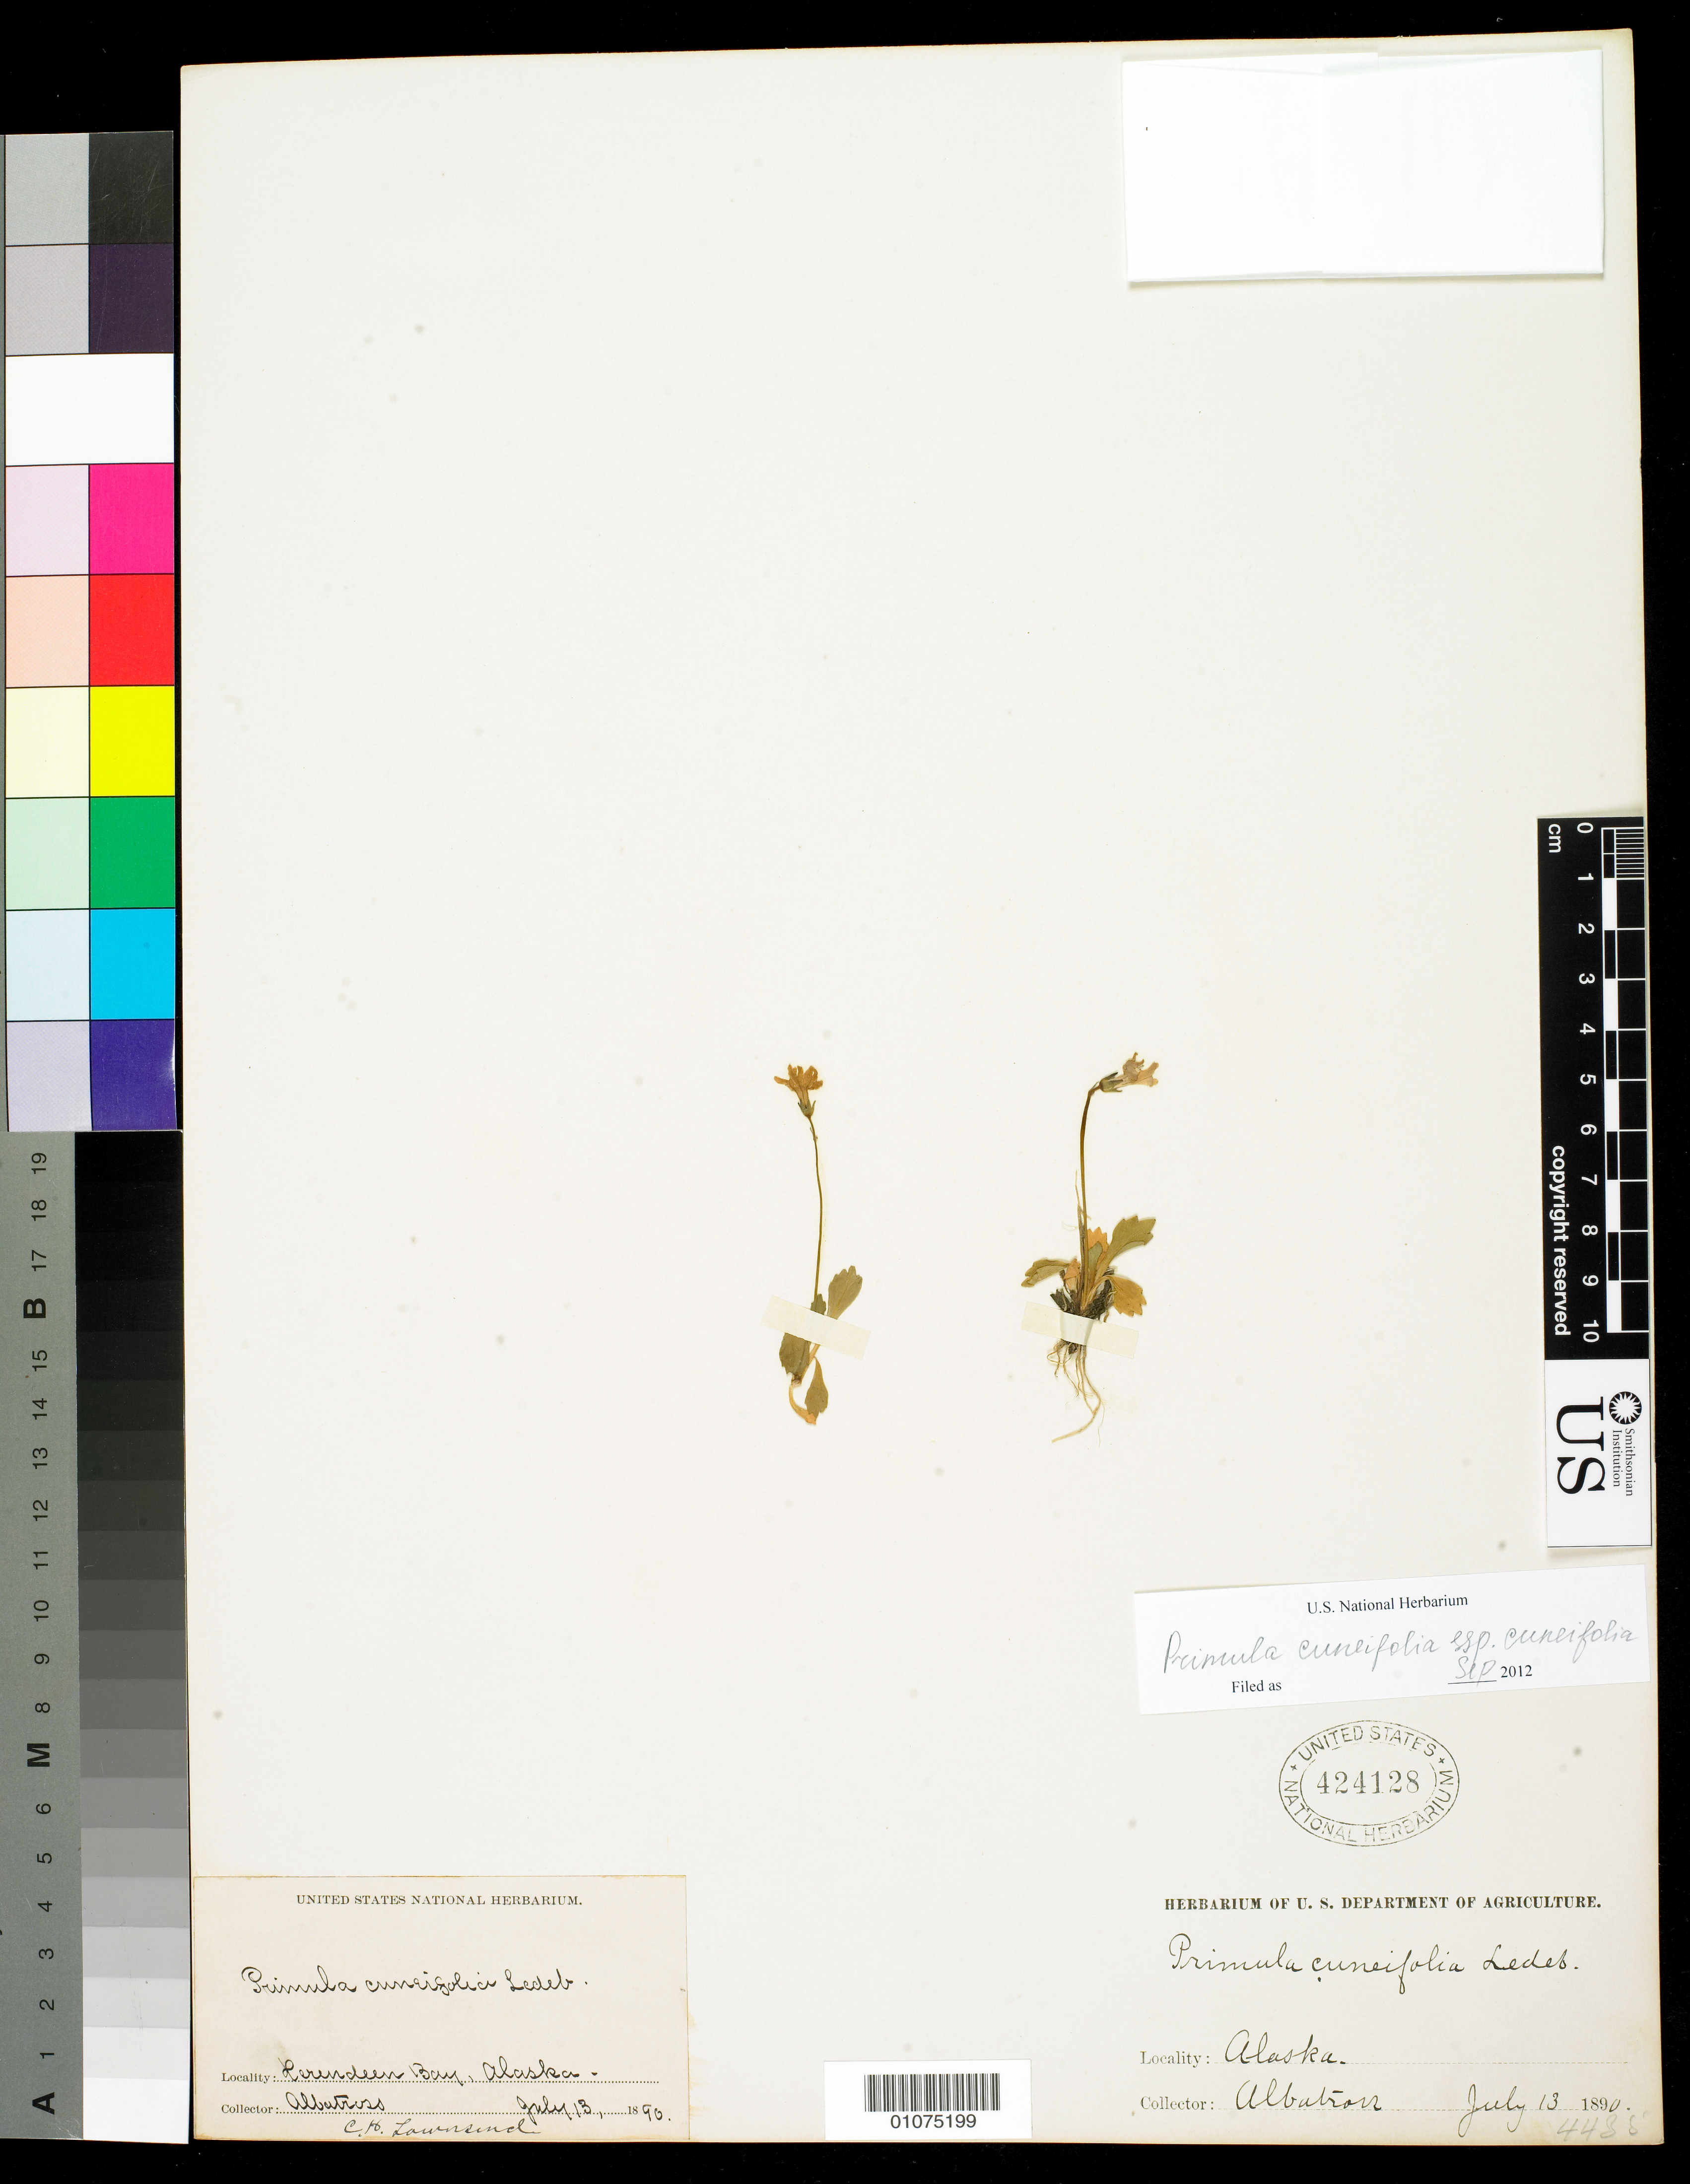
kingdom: Plantae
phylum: Tracheophyta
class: Magnoliopsida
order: Ericales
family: Primulaceae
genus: Primula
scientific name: Primula cuneifolia subsp. cuneifolia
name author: Ledeb.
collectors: C. H. Townsend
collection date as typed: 13 Jul 1890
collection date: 1890-07-13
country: United States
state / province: Alaska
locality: Herendeen Bay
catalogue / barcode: US 424128